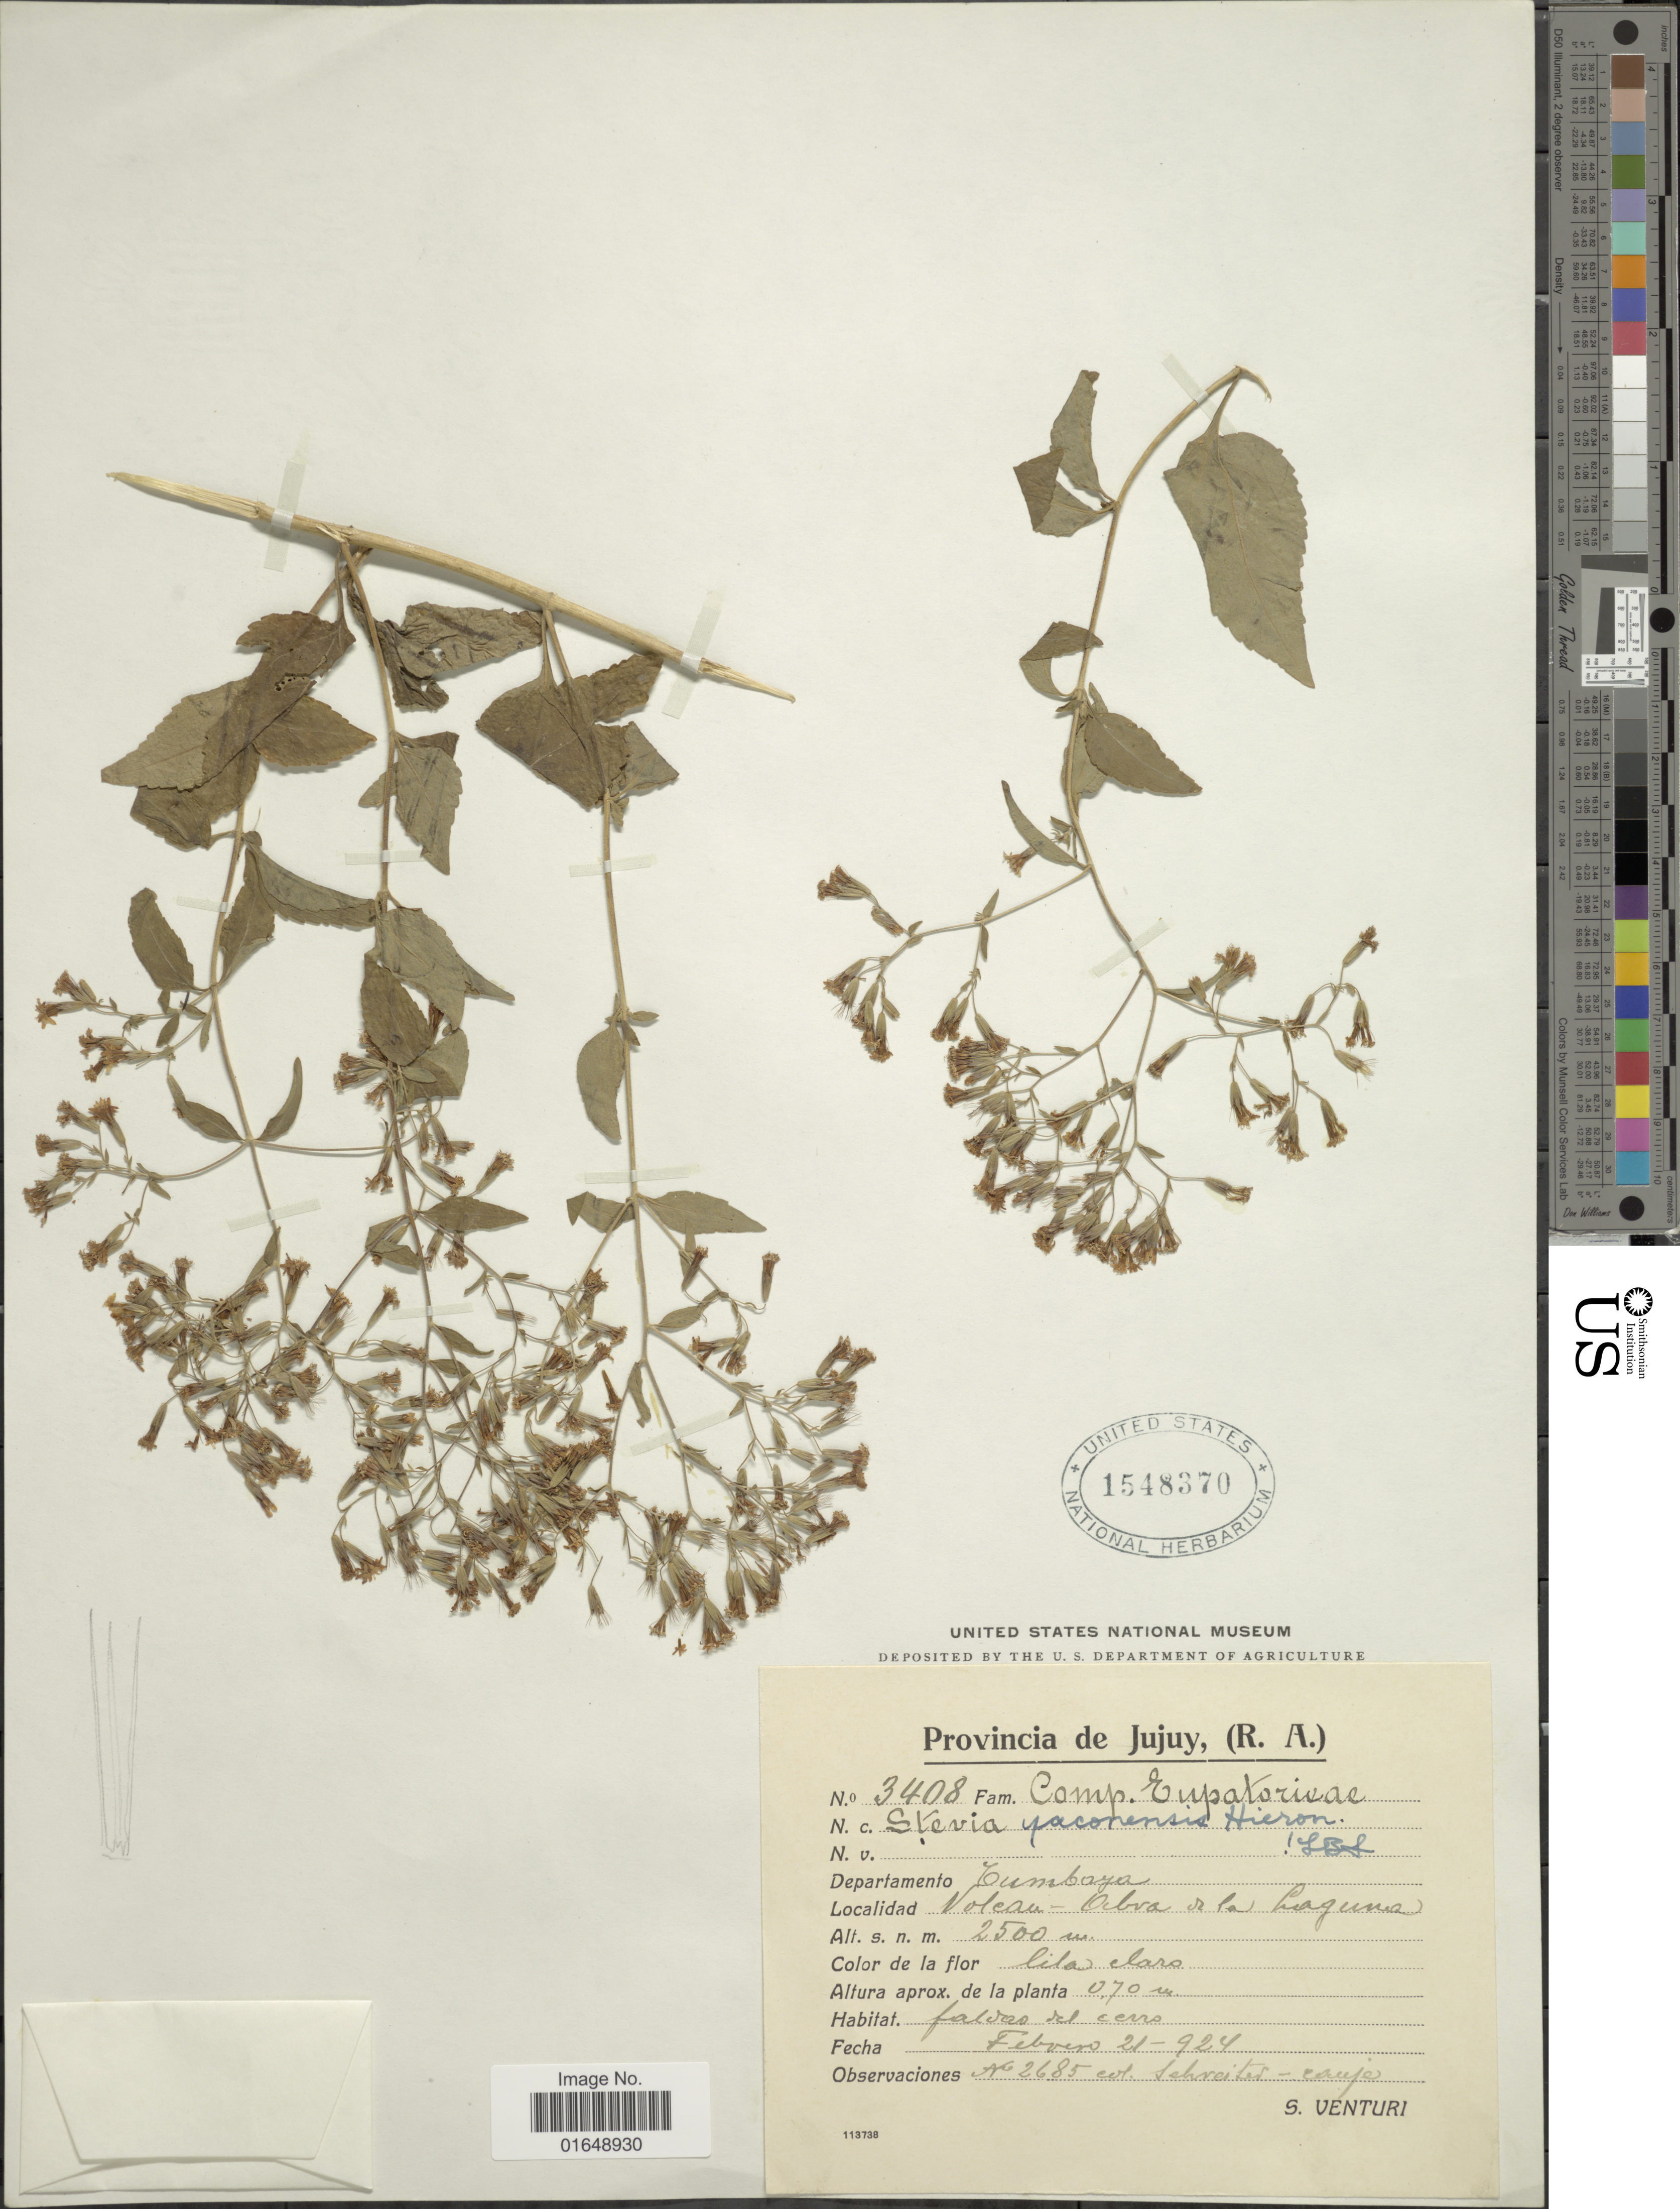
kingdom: Plantae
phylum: Tracheophyta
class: Magnoliopsida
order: Asterales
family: Asteraceae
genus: Stevia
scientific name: Stevia yaconensis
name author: Hieron.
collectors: S. Venturi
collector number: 3408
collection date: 1924-02-21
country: Argentina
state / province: Jujuy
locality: (R.A.) Departamento Cumbaya, Volcan-Abra de la Laguna.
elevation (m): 2500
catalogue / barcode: US 1548370